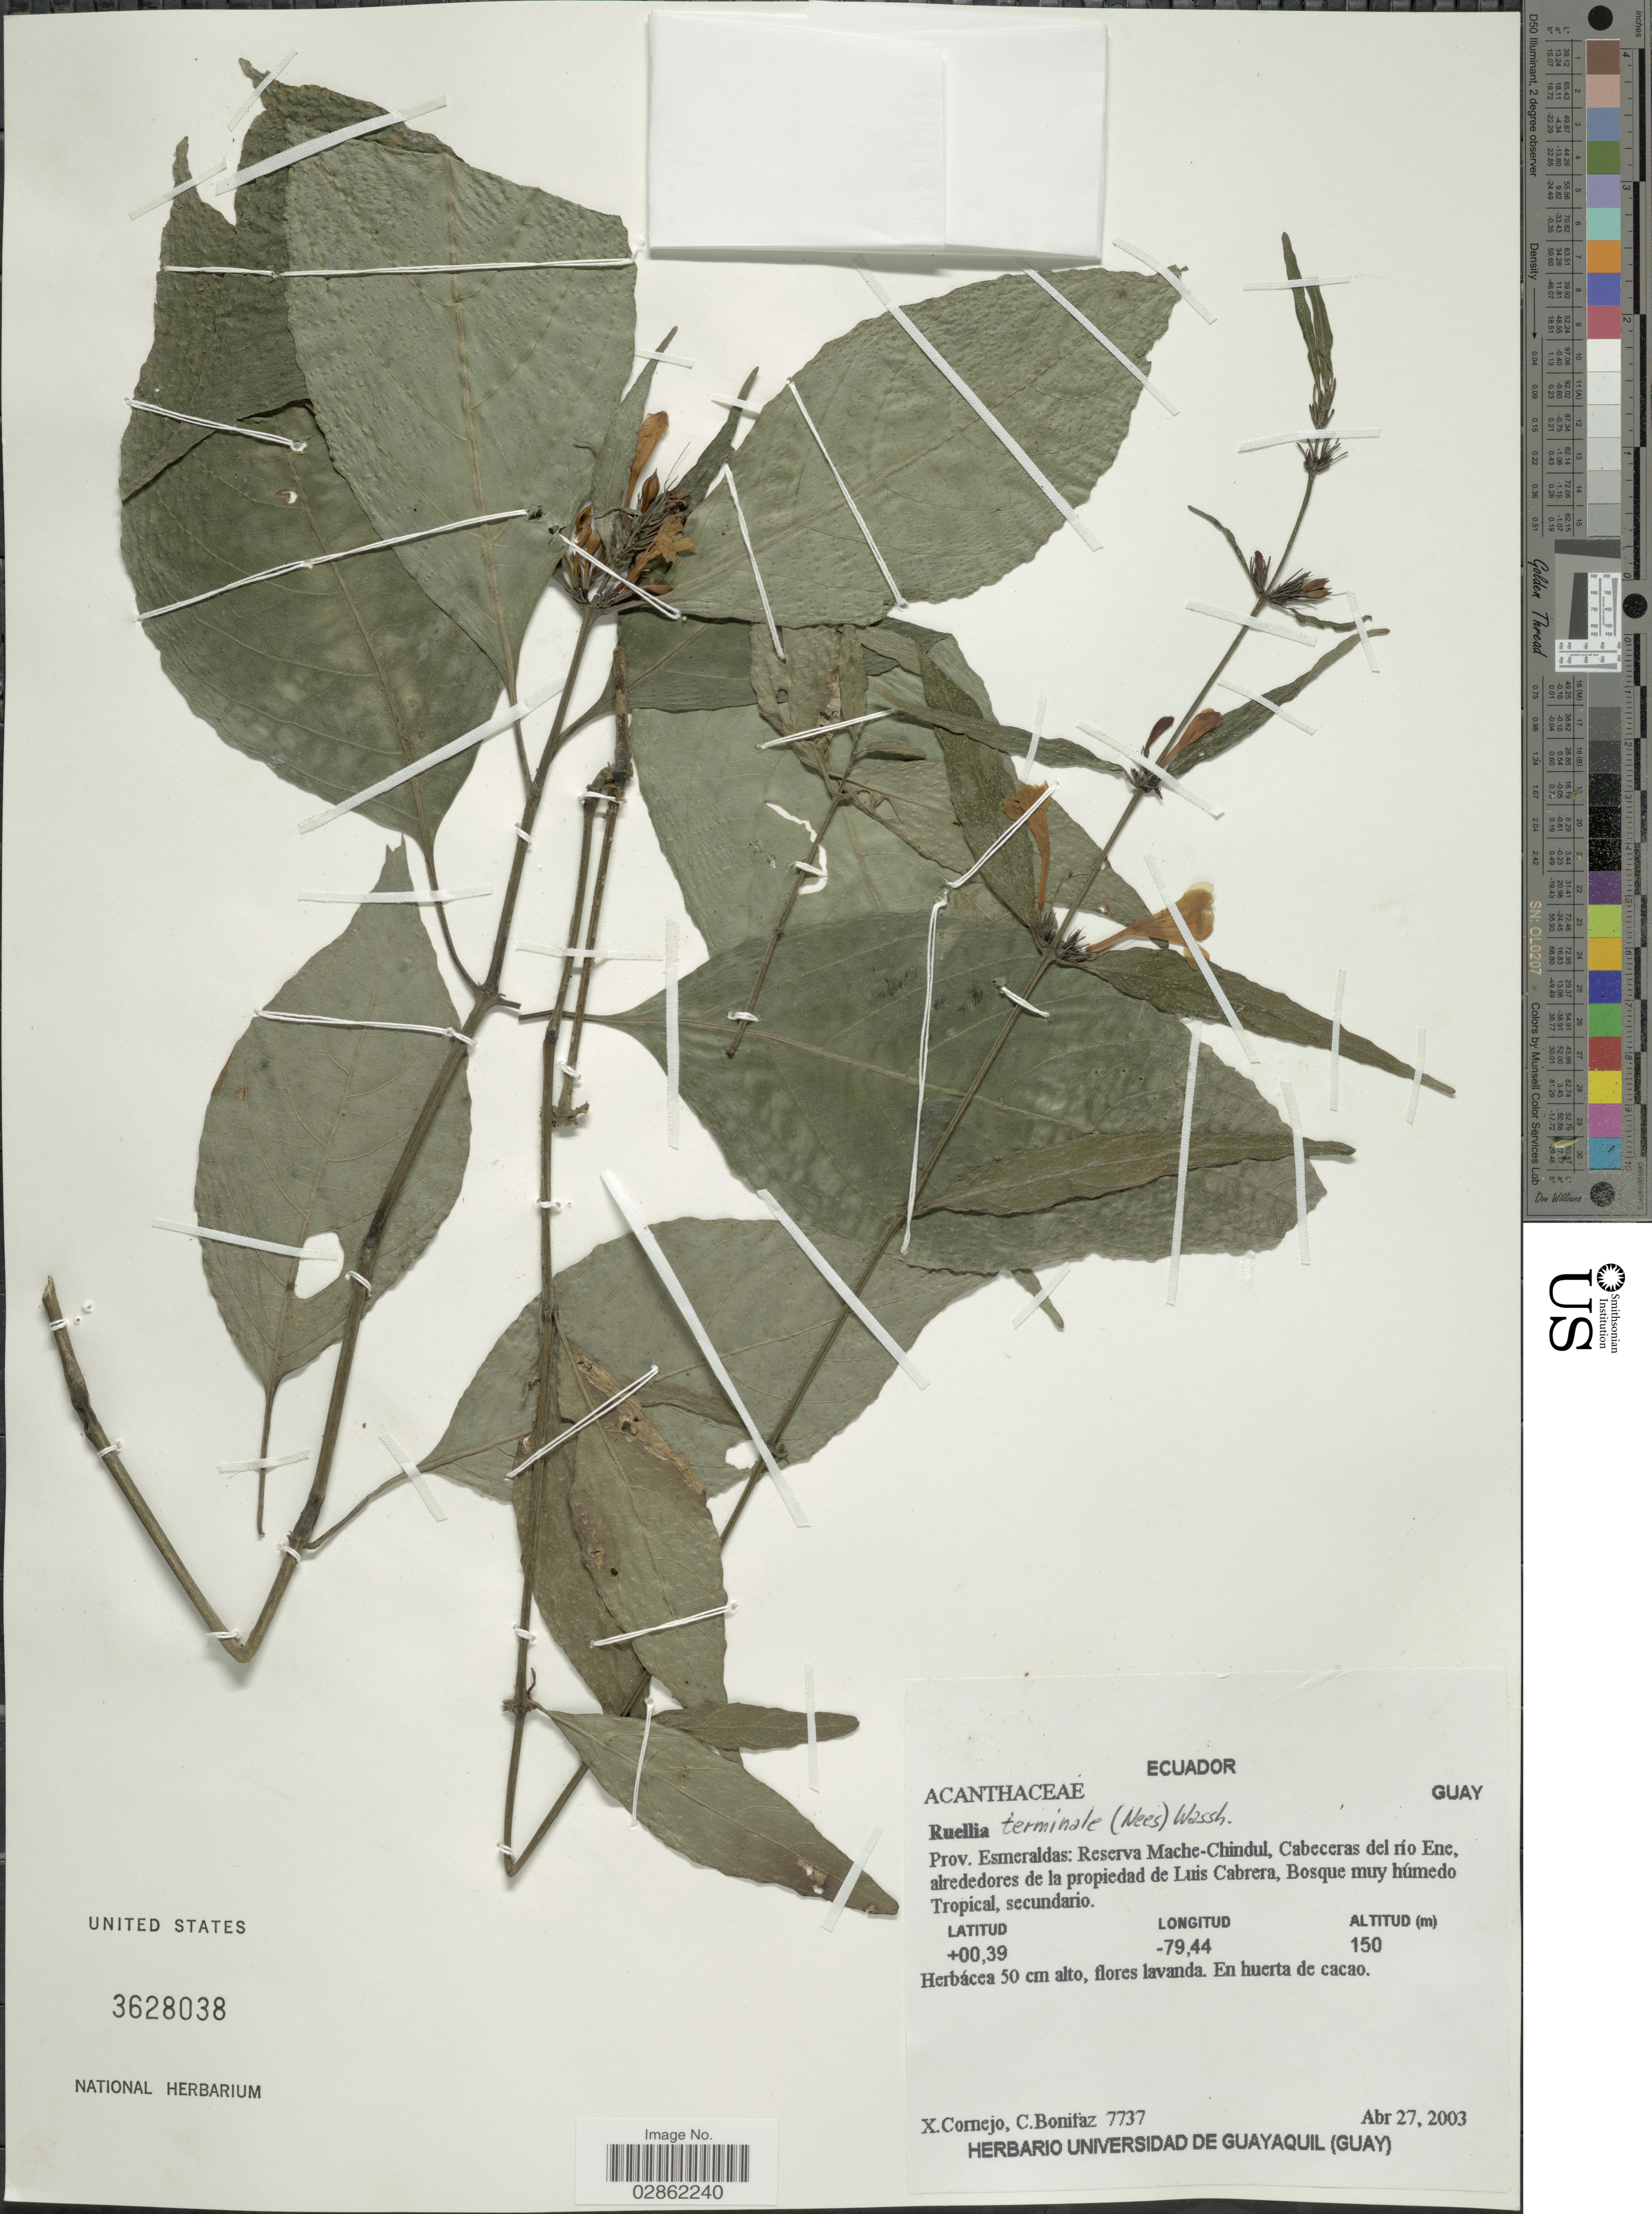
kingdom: Plantae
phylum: Tracheophyta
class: Magnoliopsida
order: Lamiales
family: Acanthaceae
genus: Ruellia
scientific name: Ruellia terminalis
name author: (Nees) Wassh.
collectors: X. F. Cornejo & C. Bonifaz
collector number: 7737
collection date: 2003-04-27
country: Ecuador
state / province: Esmeraldas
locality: Reserva Mache-Chindul, Cabeceras del río Ene, alrededores de la propiedad de Luis Cabrera, Bosque muy húmedo Tropical, secundario.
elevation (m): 150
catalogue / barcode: US 3628038